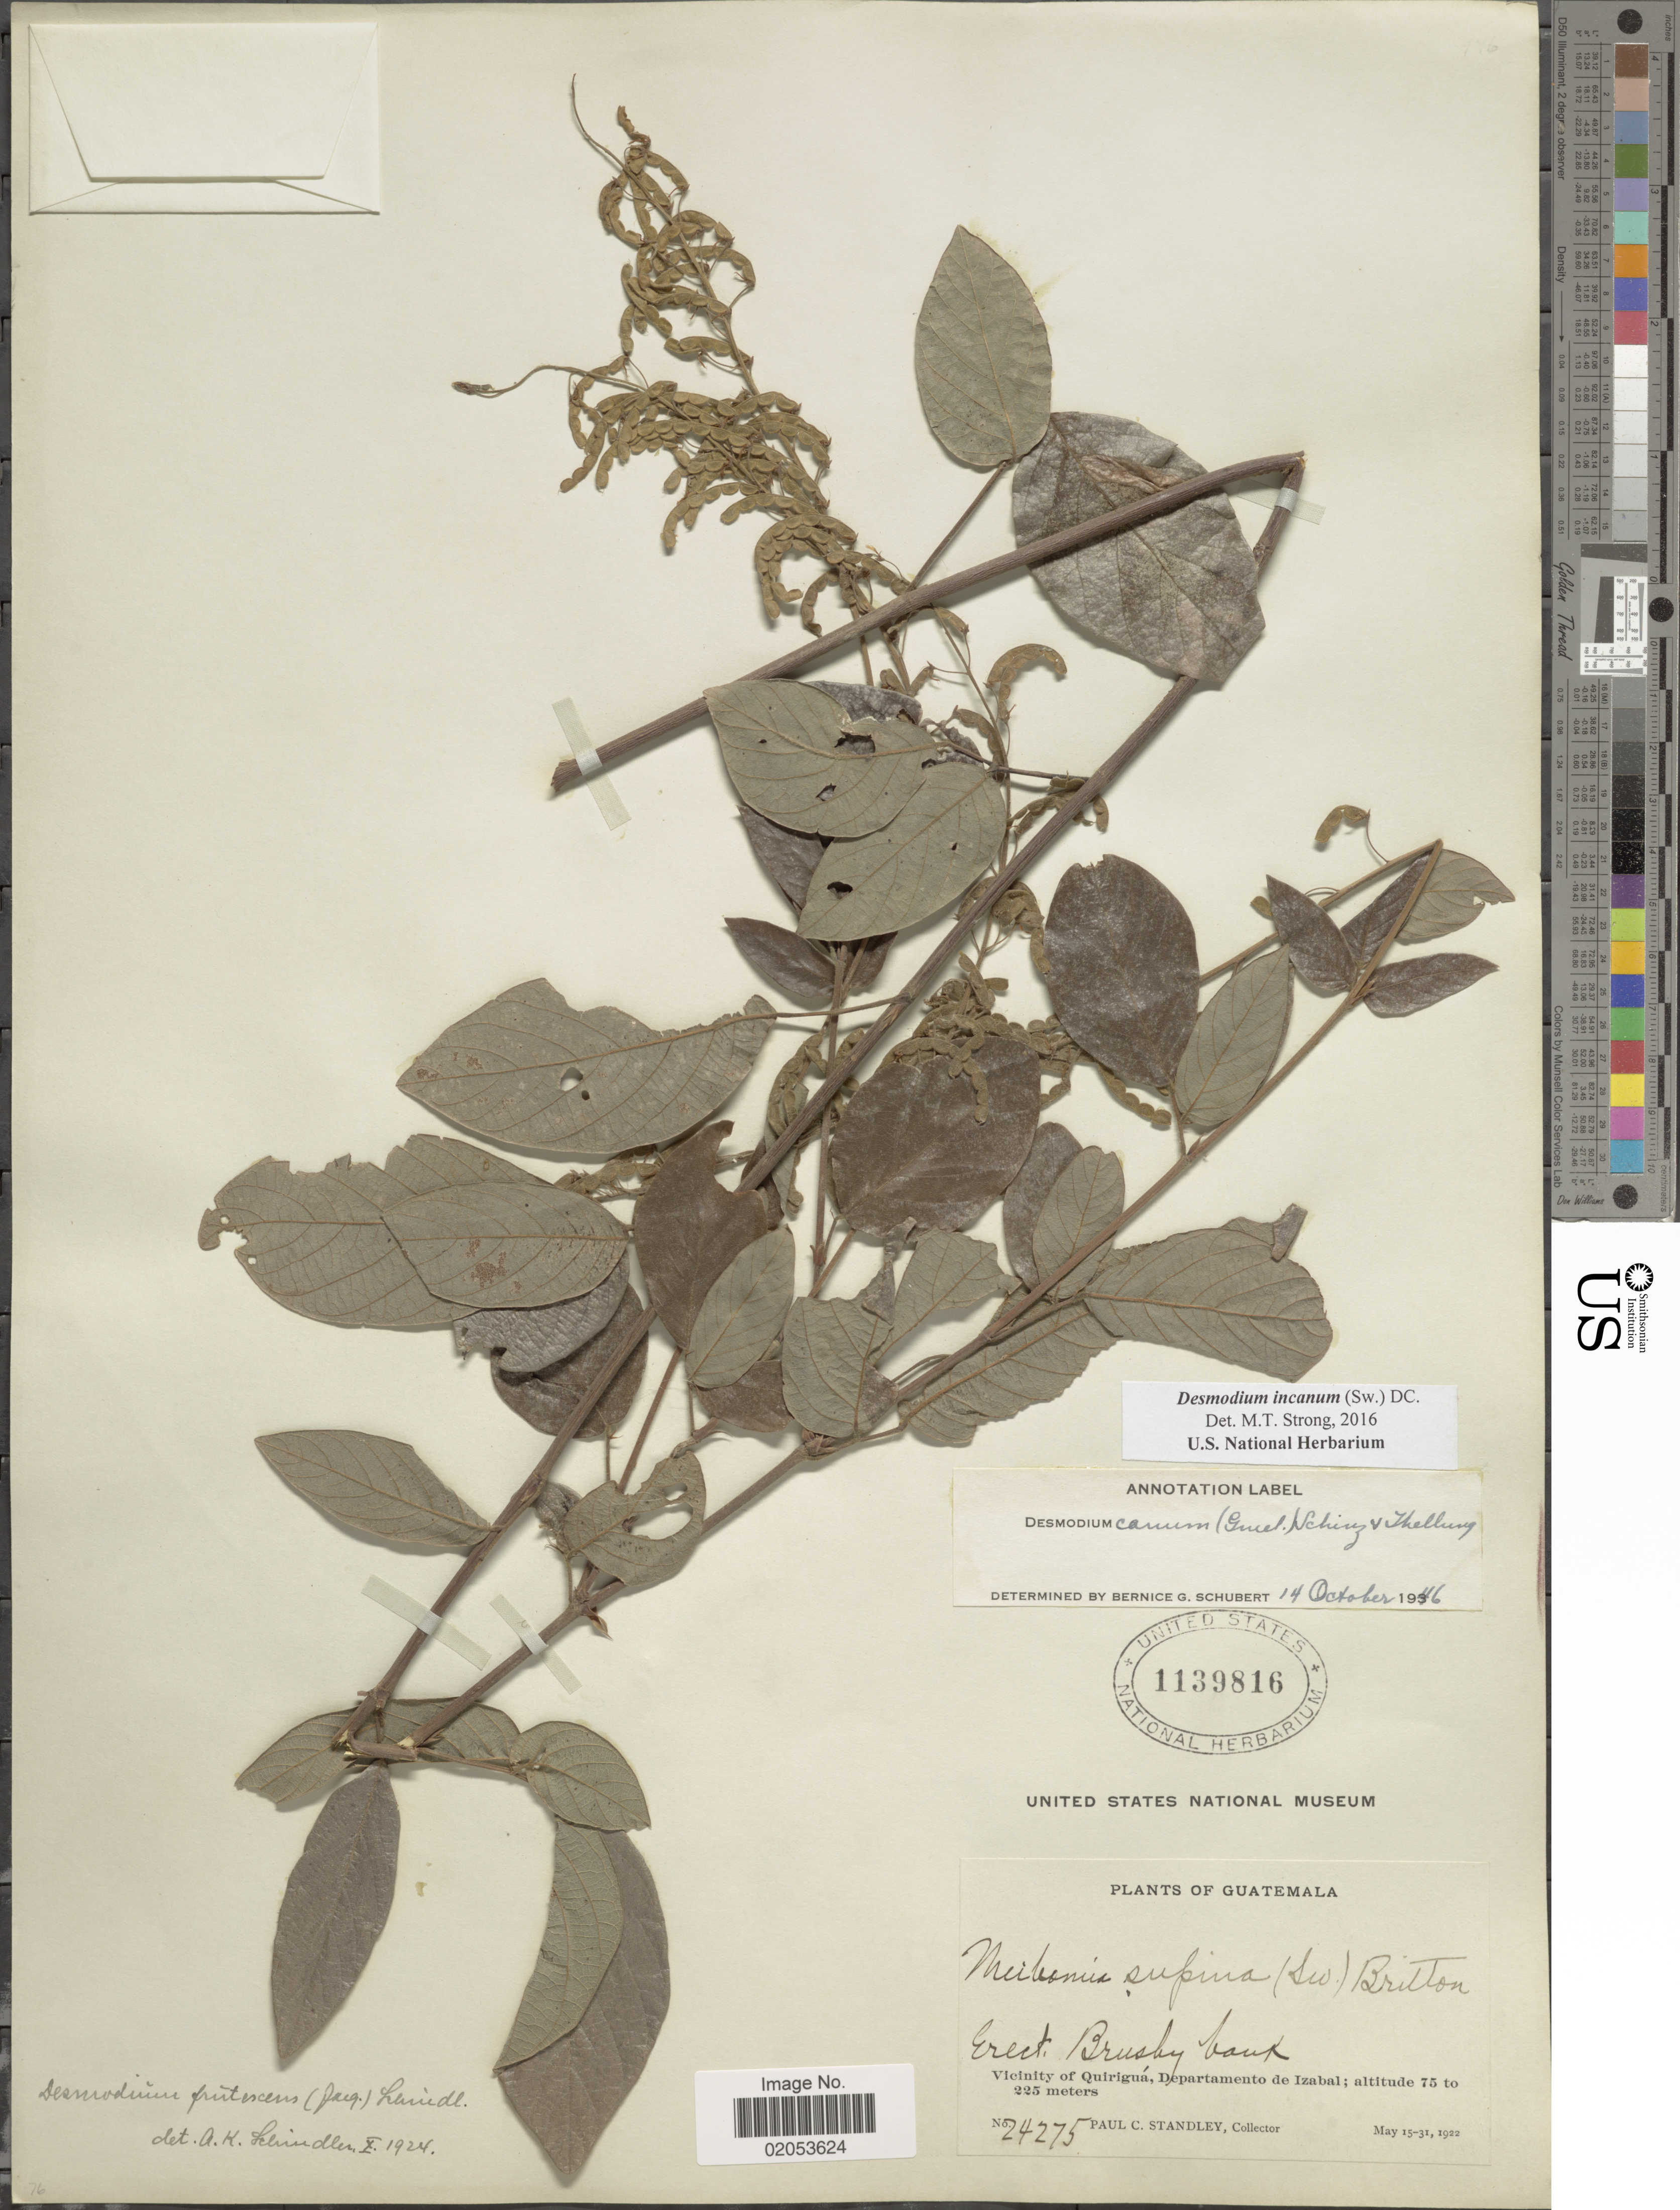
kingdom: Plantae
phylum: Tracheophyta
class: Magnoliopsida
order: Fabales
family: Fabaceae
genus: Desmodium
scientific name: Desmodium incanum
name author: (Sw.) DC.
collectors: P. C. Standley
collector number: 24275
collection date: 1922-05-15/1922-05-31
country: Guatemala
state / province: Izabal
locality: Brushy bank, vicinity of Quirigua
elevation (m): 75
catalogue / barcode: US 1139816